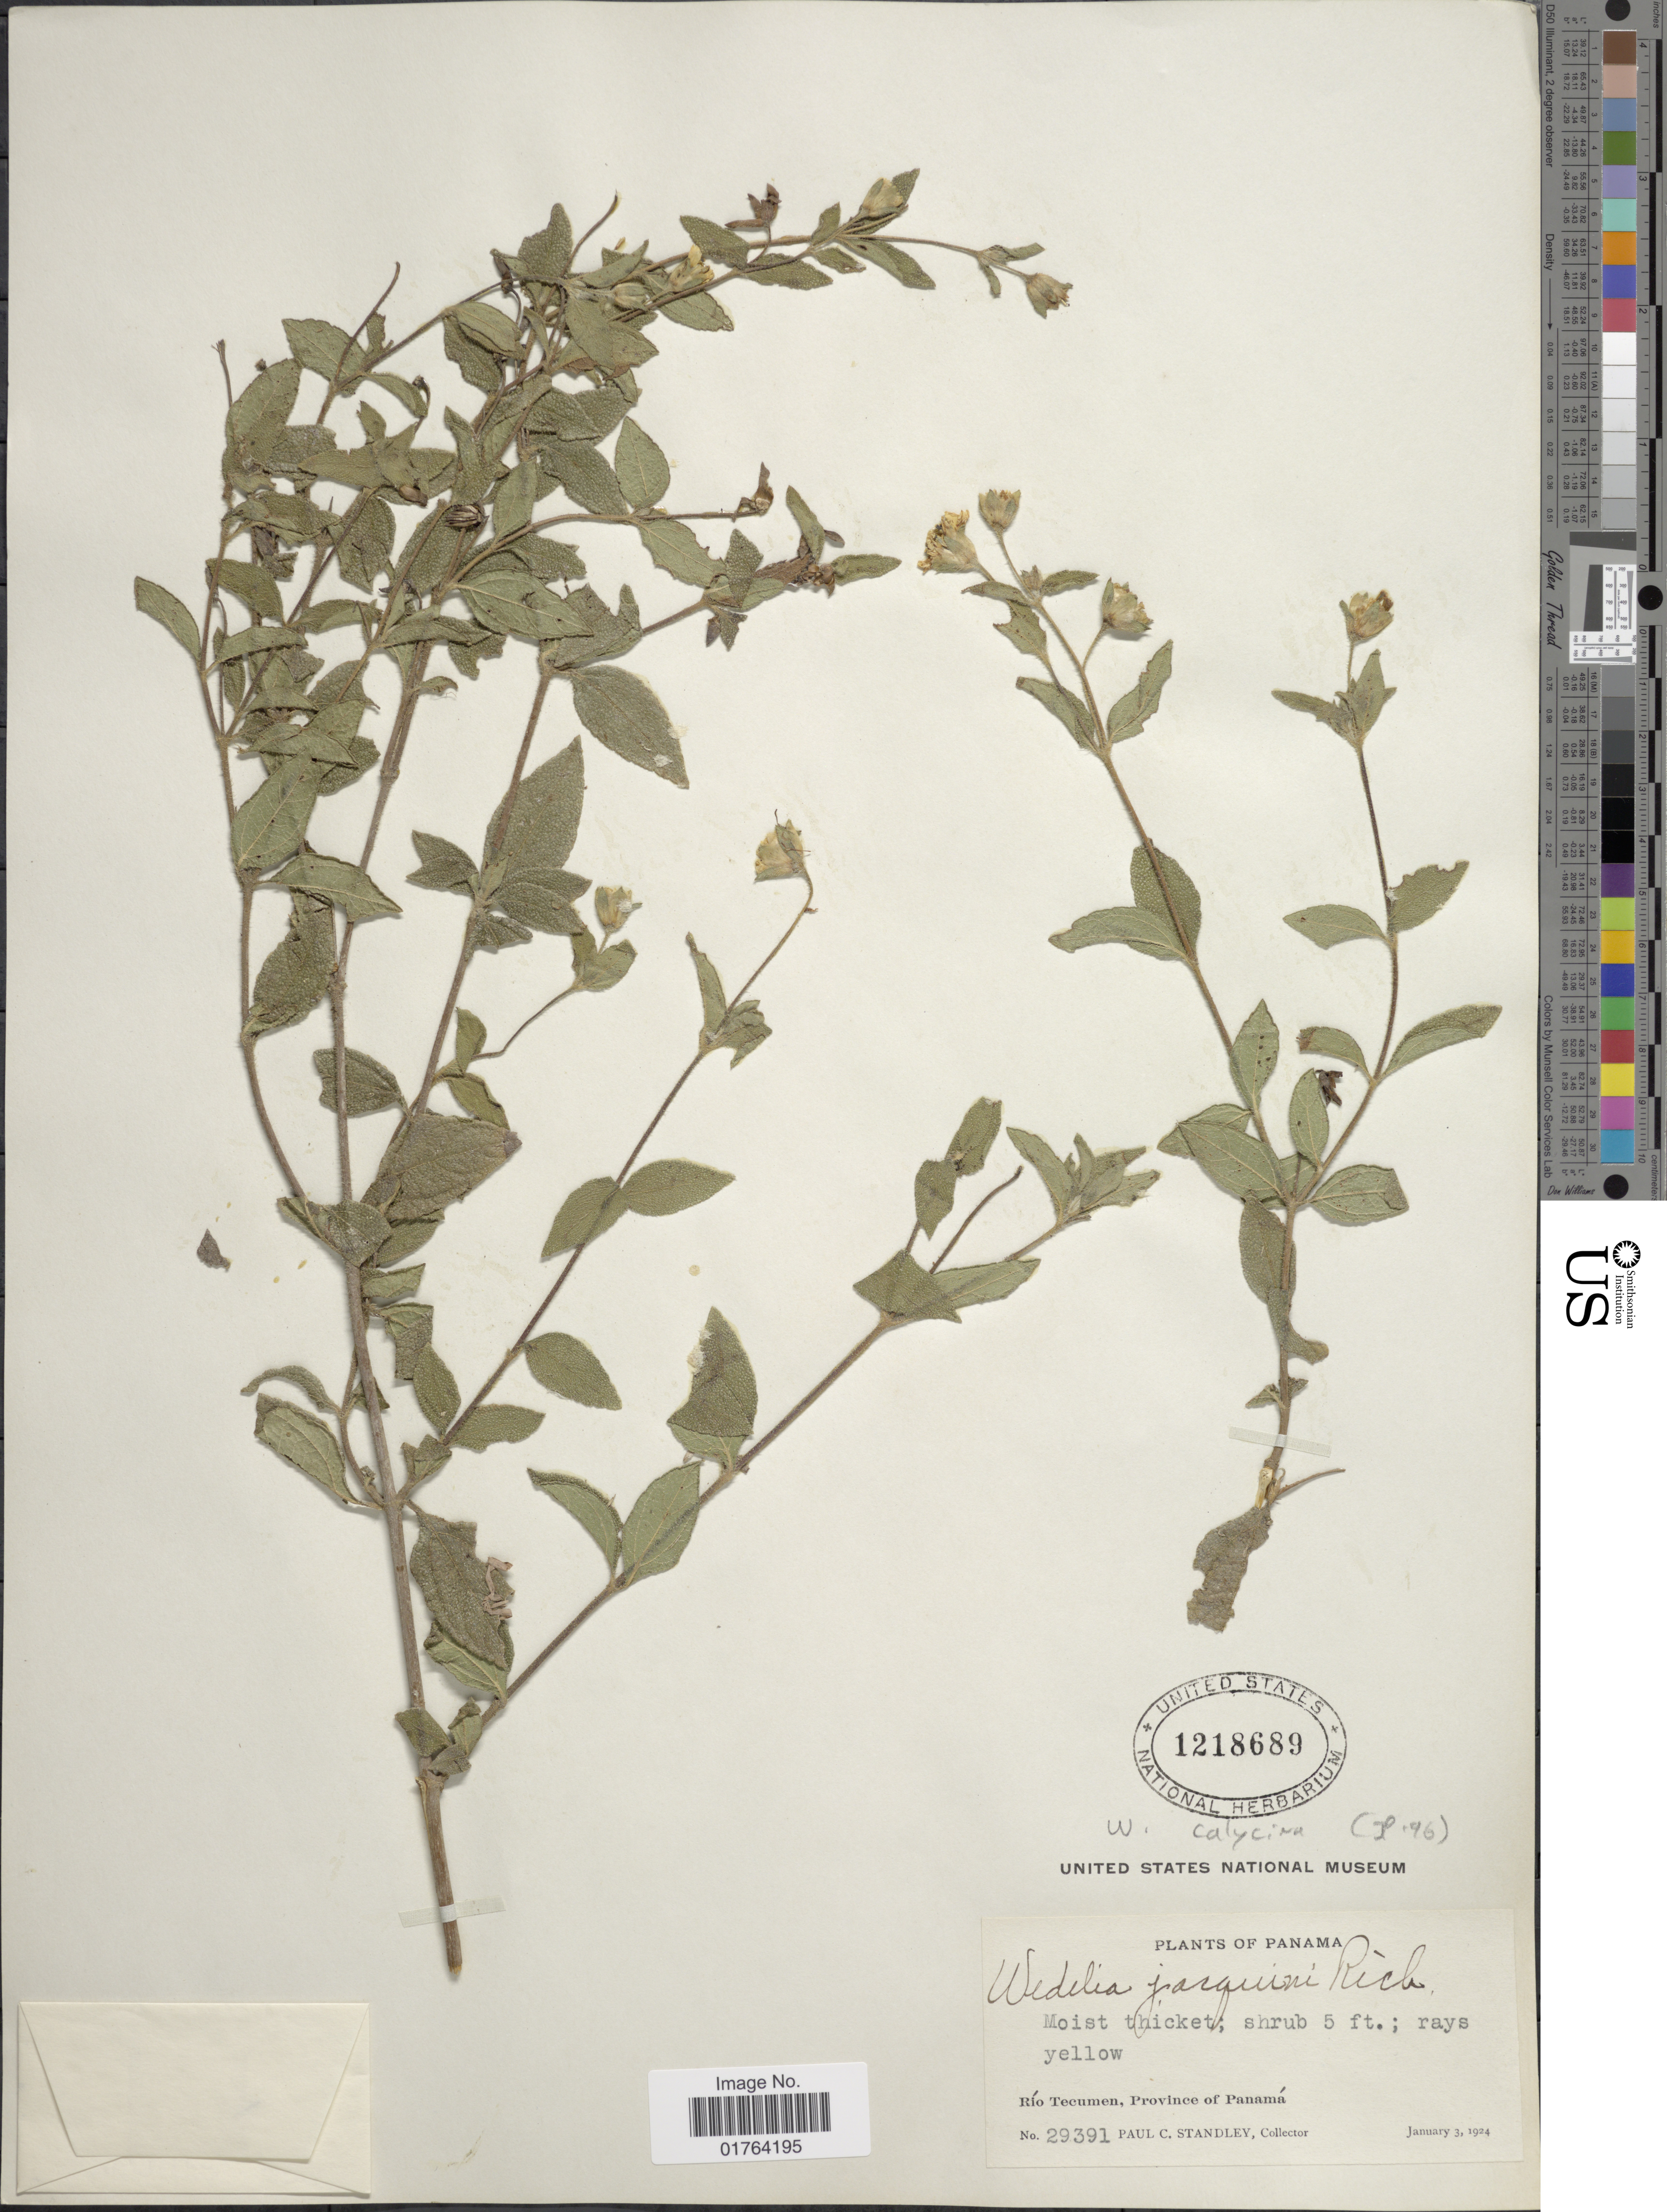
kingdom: Plantae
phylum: Tracheophyta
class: Magnoliopsida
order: Asterales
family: Asteraceae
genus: Wedelia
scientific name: Wedelia calycina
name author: Rich.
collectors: P. C. Standley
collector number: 29391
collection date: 1924-01-03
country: Panama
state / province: Panamá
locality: Rio Tecumen, Province of Panama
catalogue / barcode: US 1218689